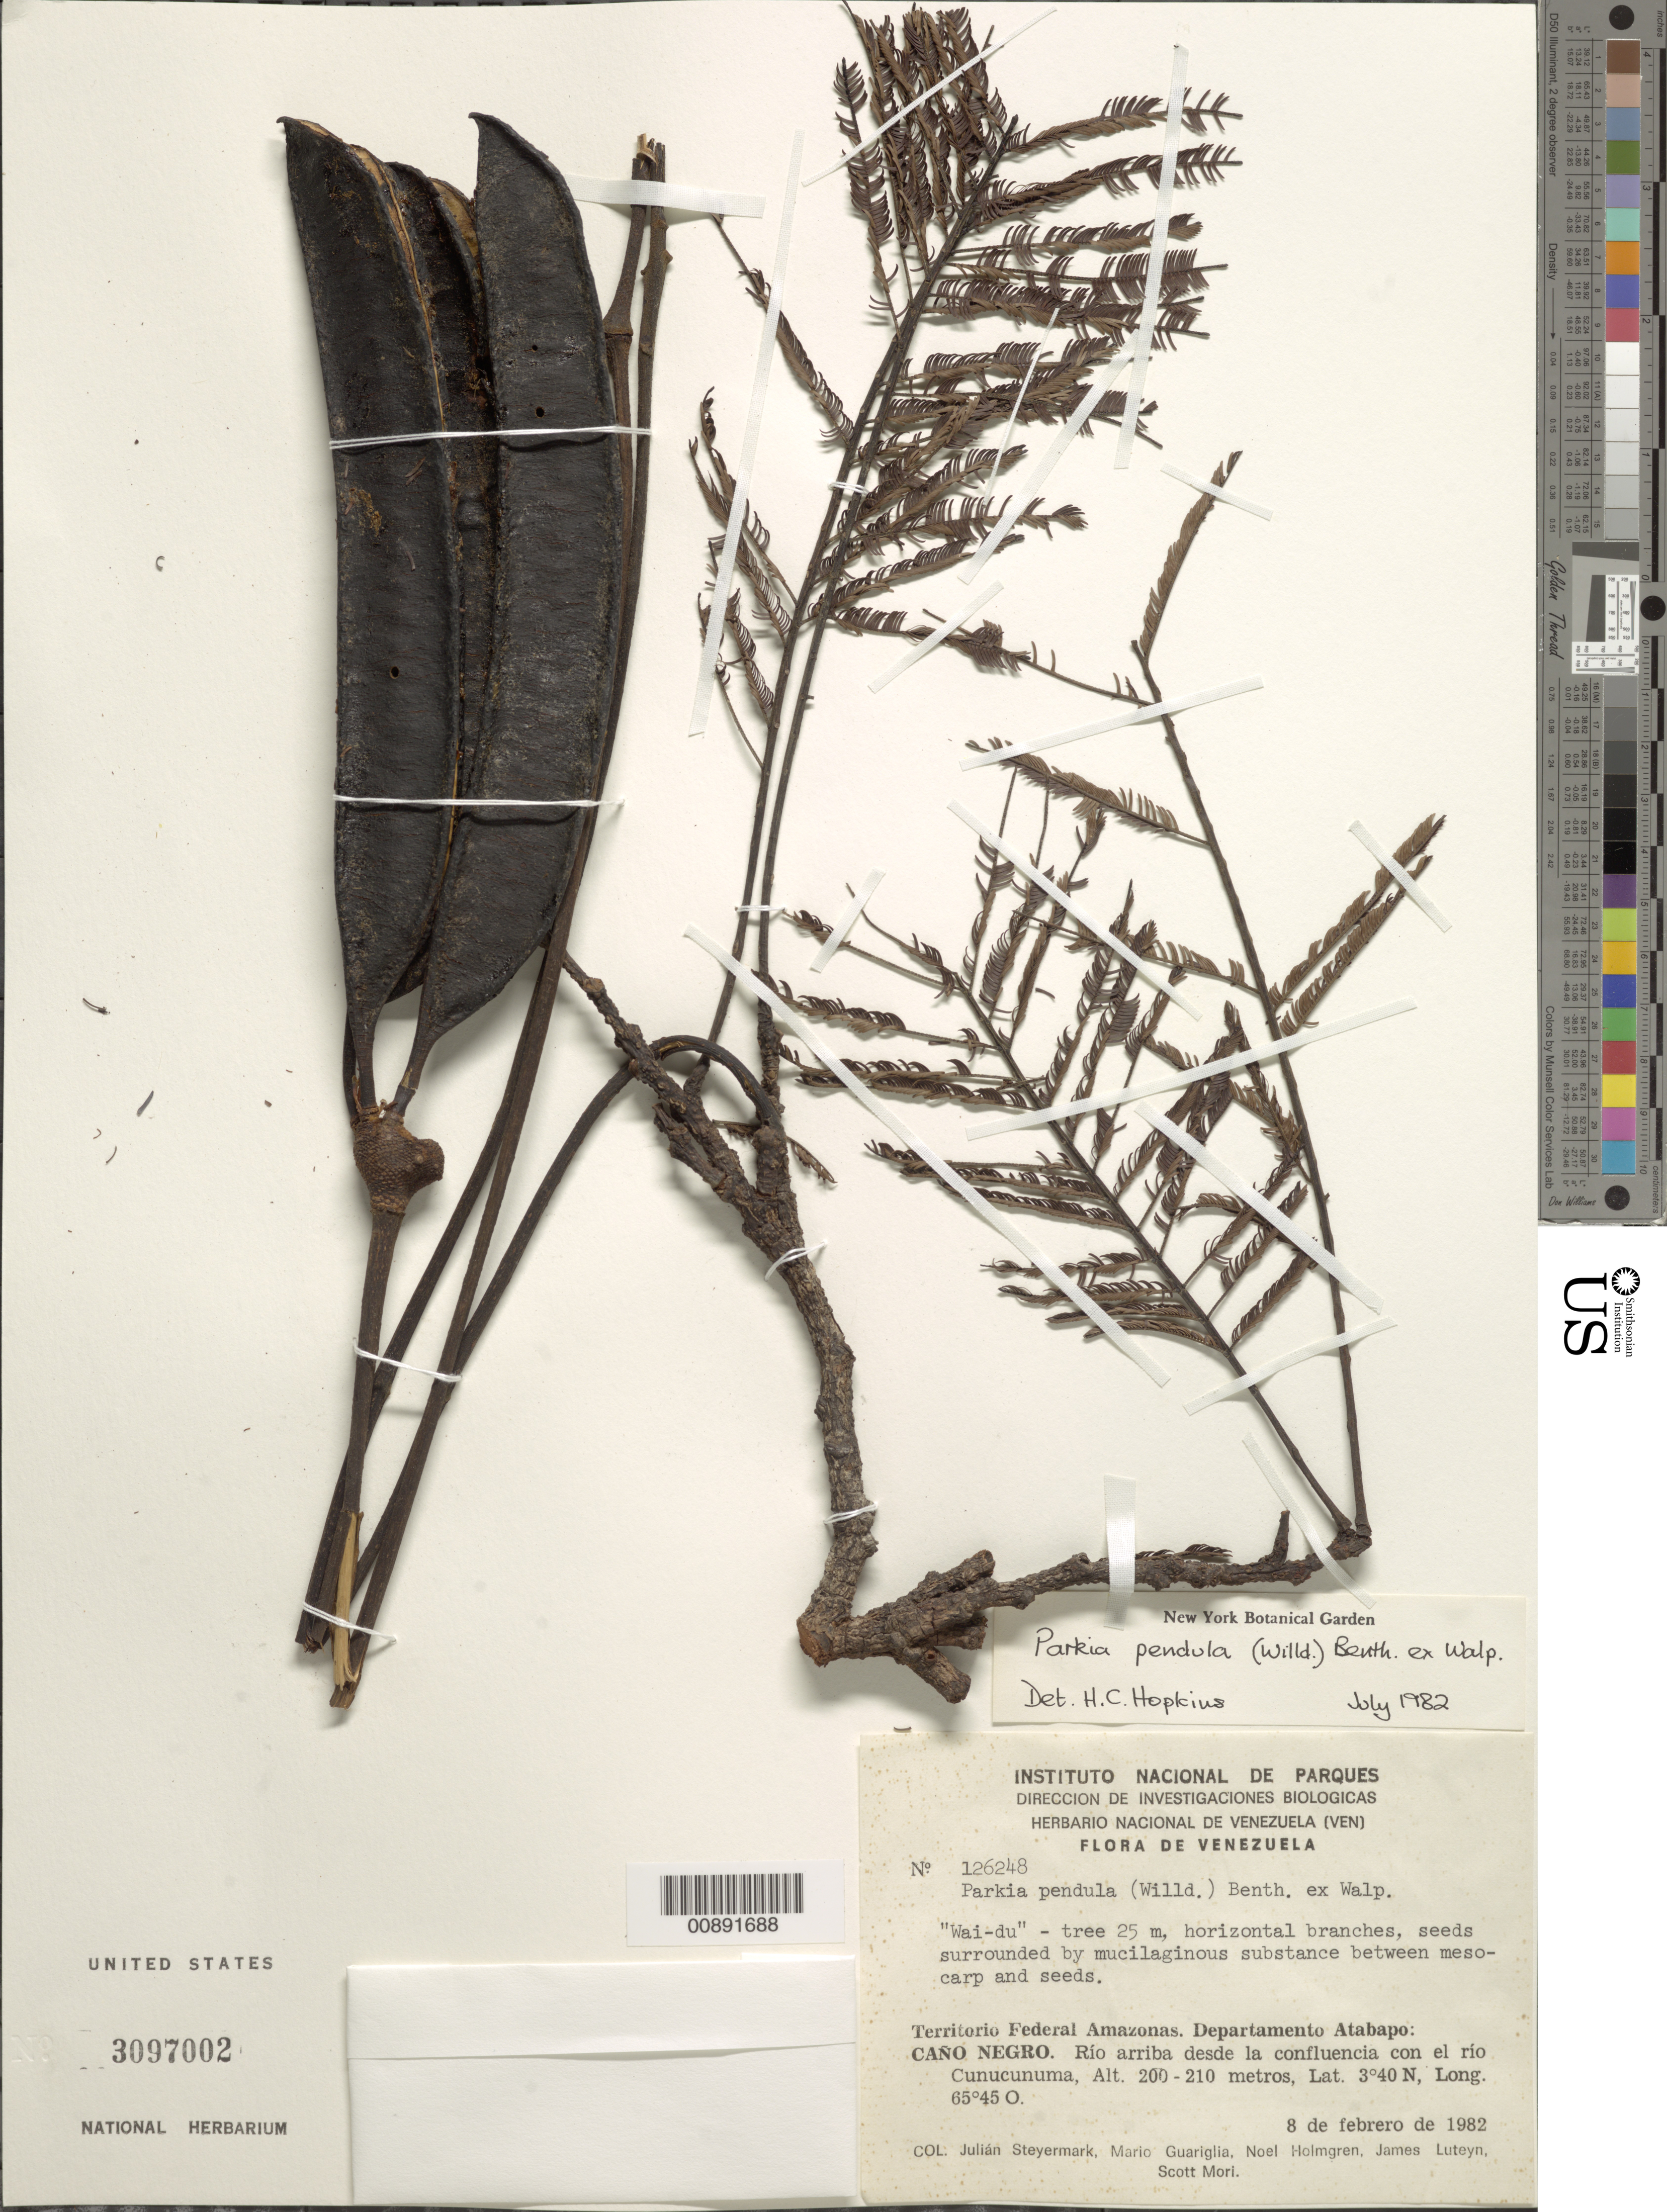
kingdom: Plantae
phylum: Tracheophyta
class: Magnoliopsida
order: Fabales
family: Fabaceae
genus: Parkia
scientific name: Parkia pendula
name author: Benth.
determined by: Hopkins, H. C.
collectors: J. Steyermark, M. Guariglia P., N. H. Holmgren, J. L. Luteyn & S. Mori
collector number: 126248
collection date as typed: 8-Feb-82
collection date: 1982-02-08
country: Venezuela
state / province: Amazonas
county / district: Atabapo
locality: Caño Negro, río arriba desde la confluencia con el río Cunucunuma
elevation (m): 200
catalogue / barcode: US 3097002